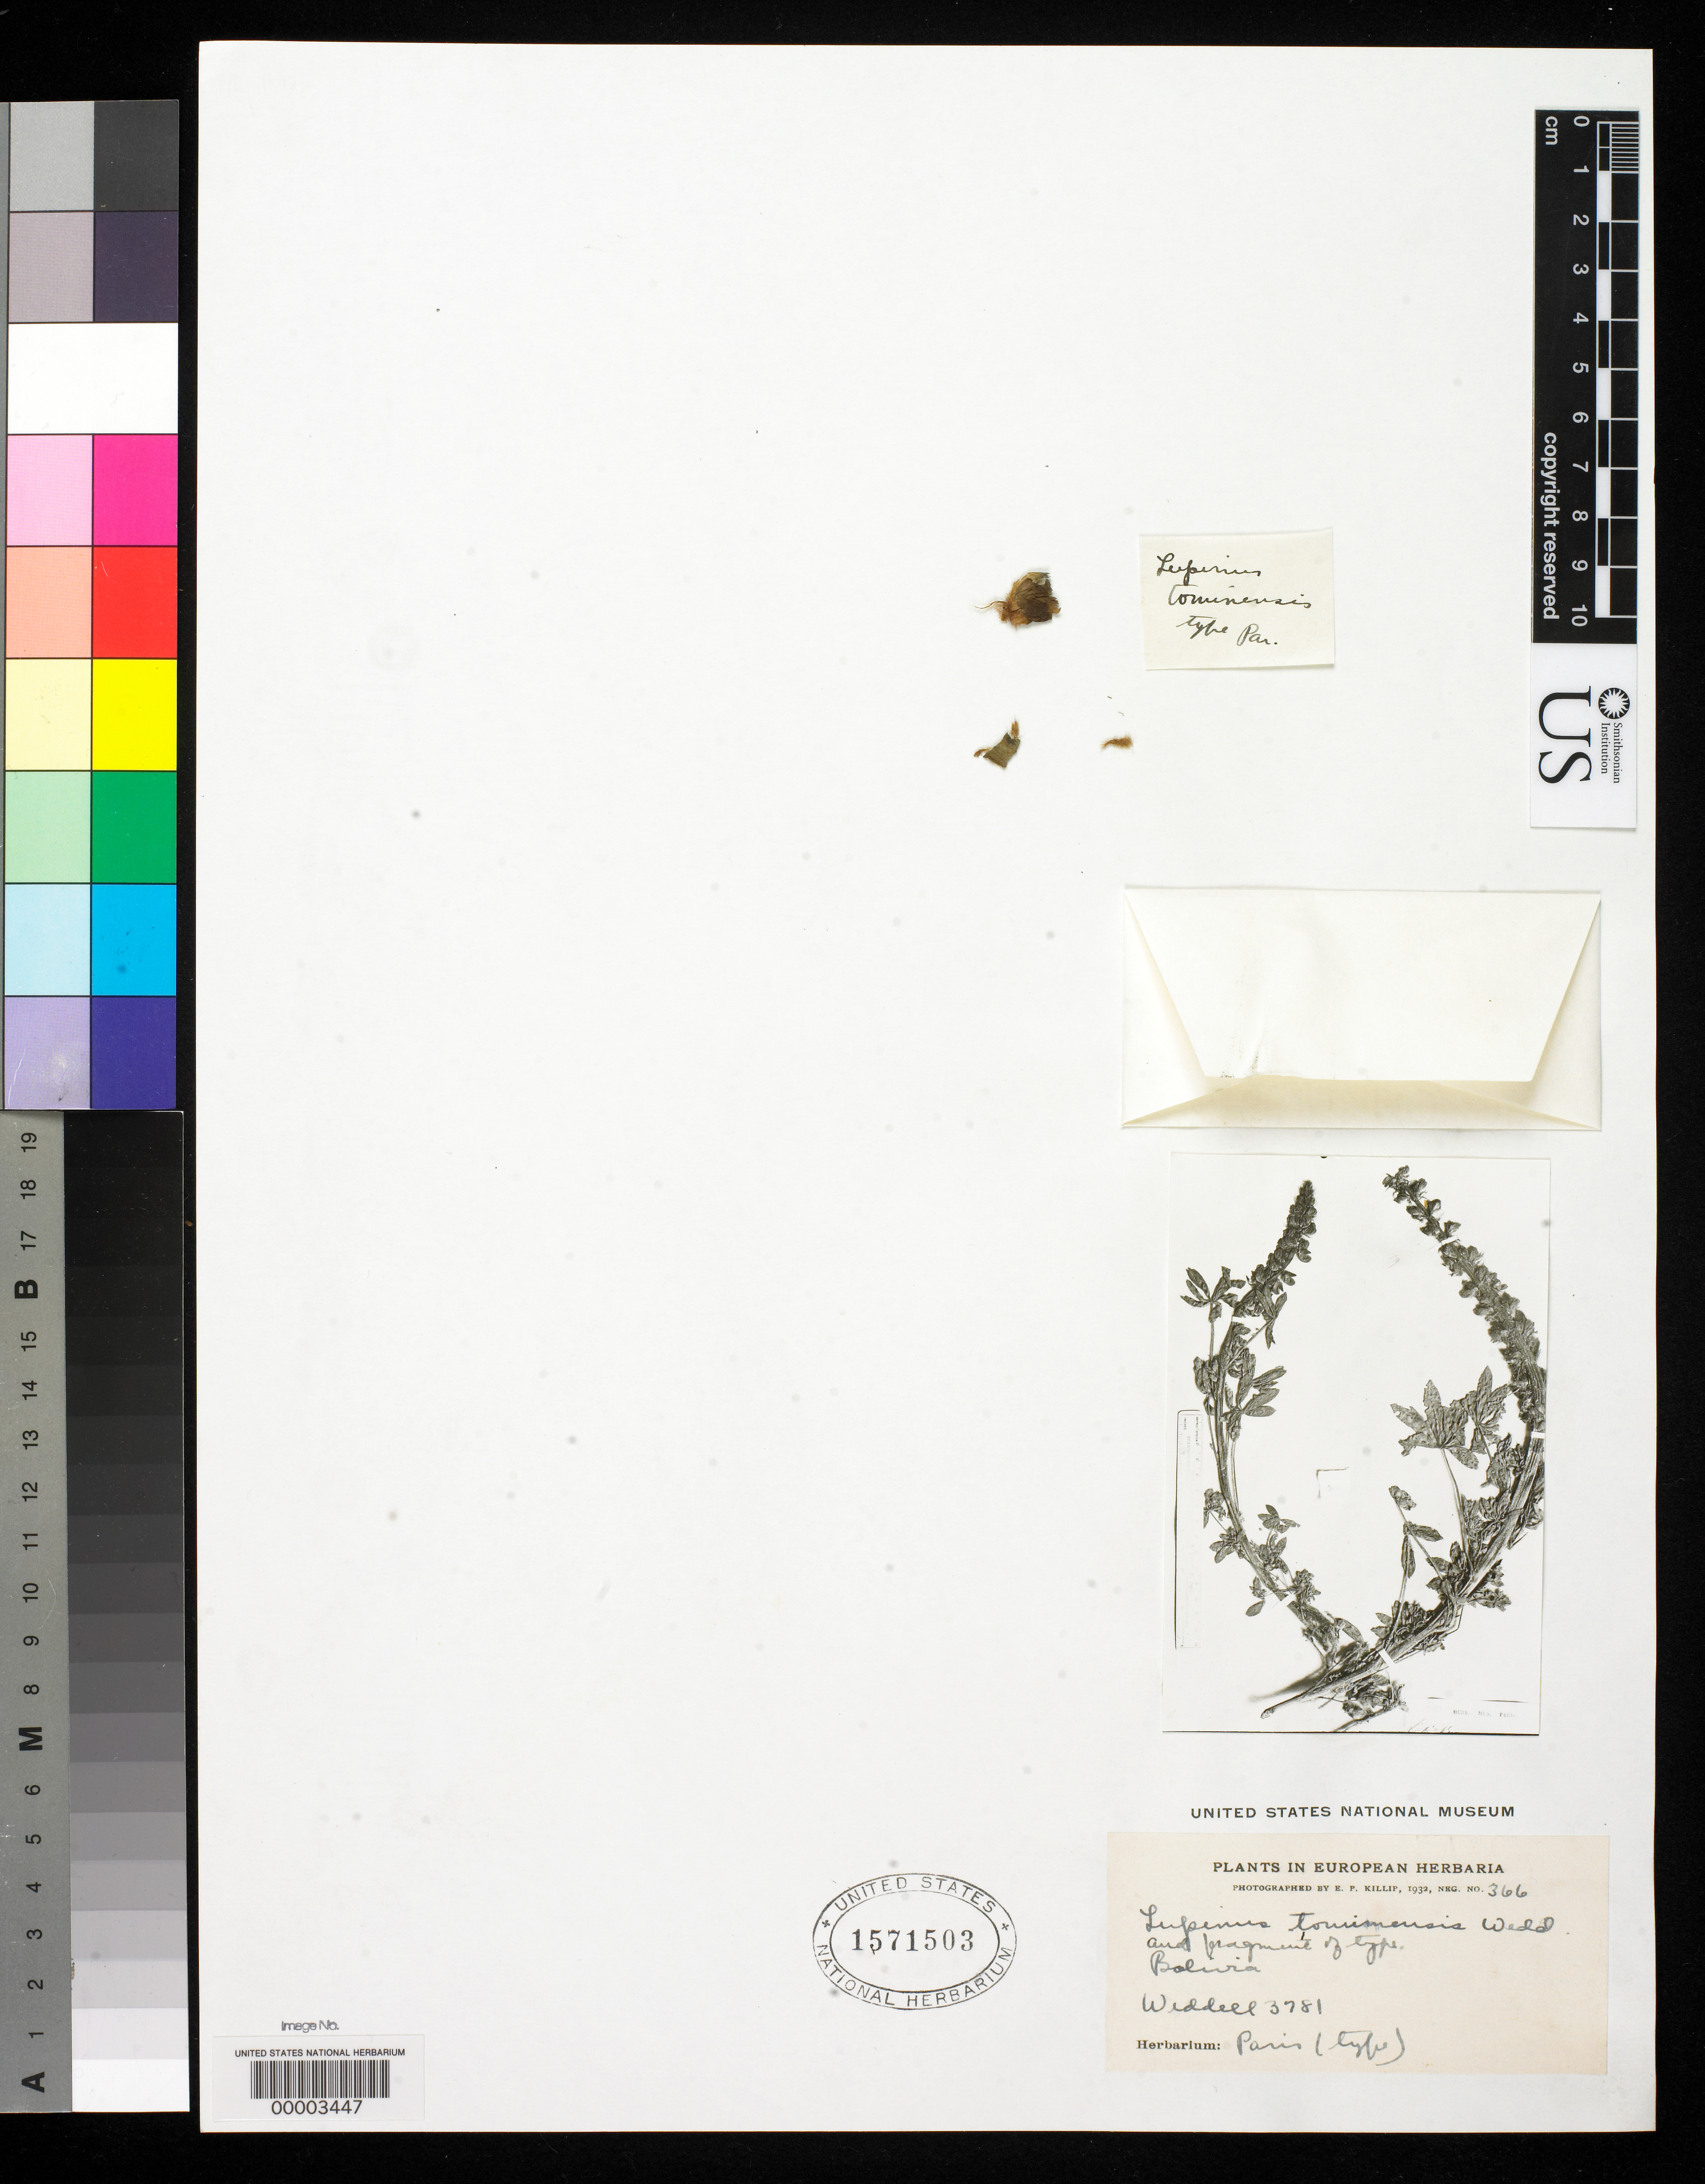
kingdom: Plantae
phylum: Tracheophyta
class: Magnoliopsida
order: Fabales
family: Fabaceae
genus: Lupinus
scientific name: Lupinus tominensis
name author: Wedd.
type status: Type Fragment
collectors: H. A. Weddell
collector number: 3781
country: Bolivia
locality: Mapiri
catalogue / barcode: US 1571503